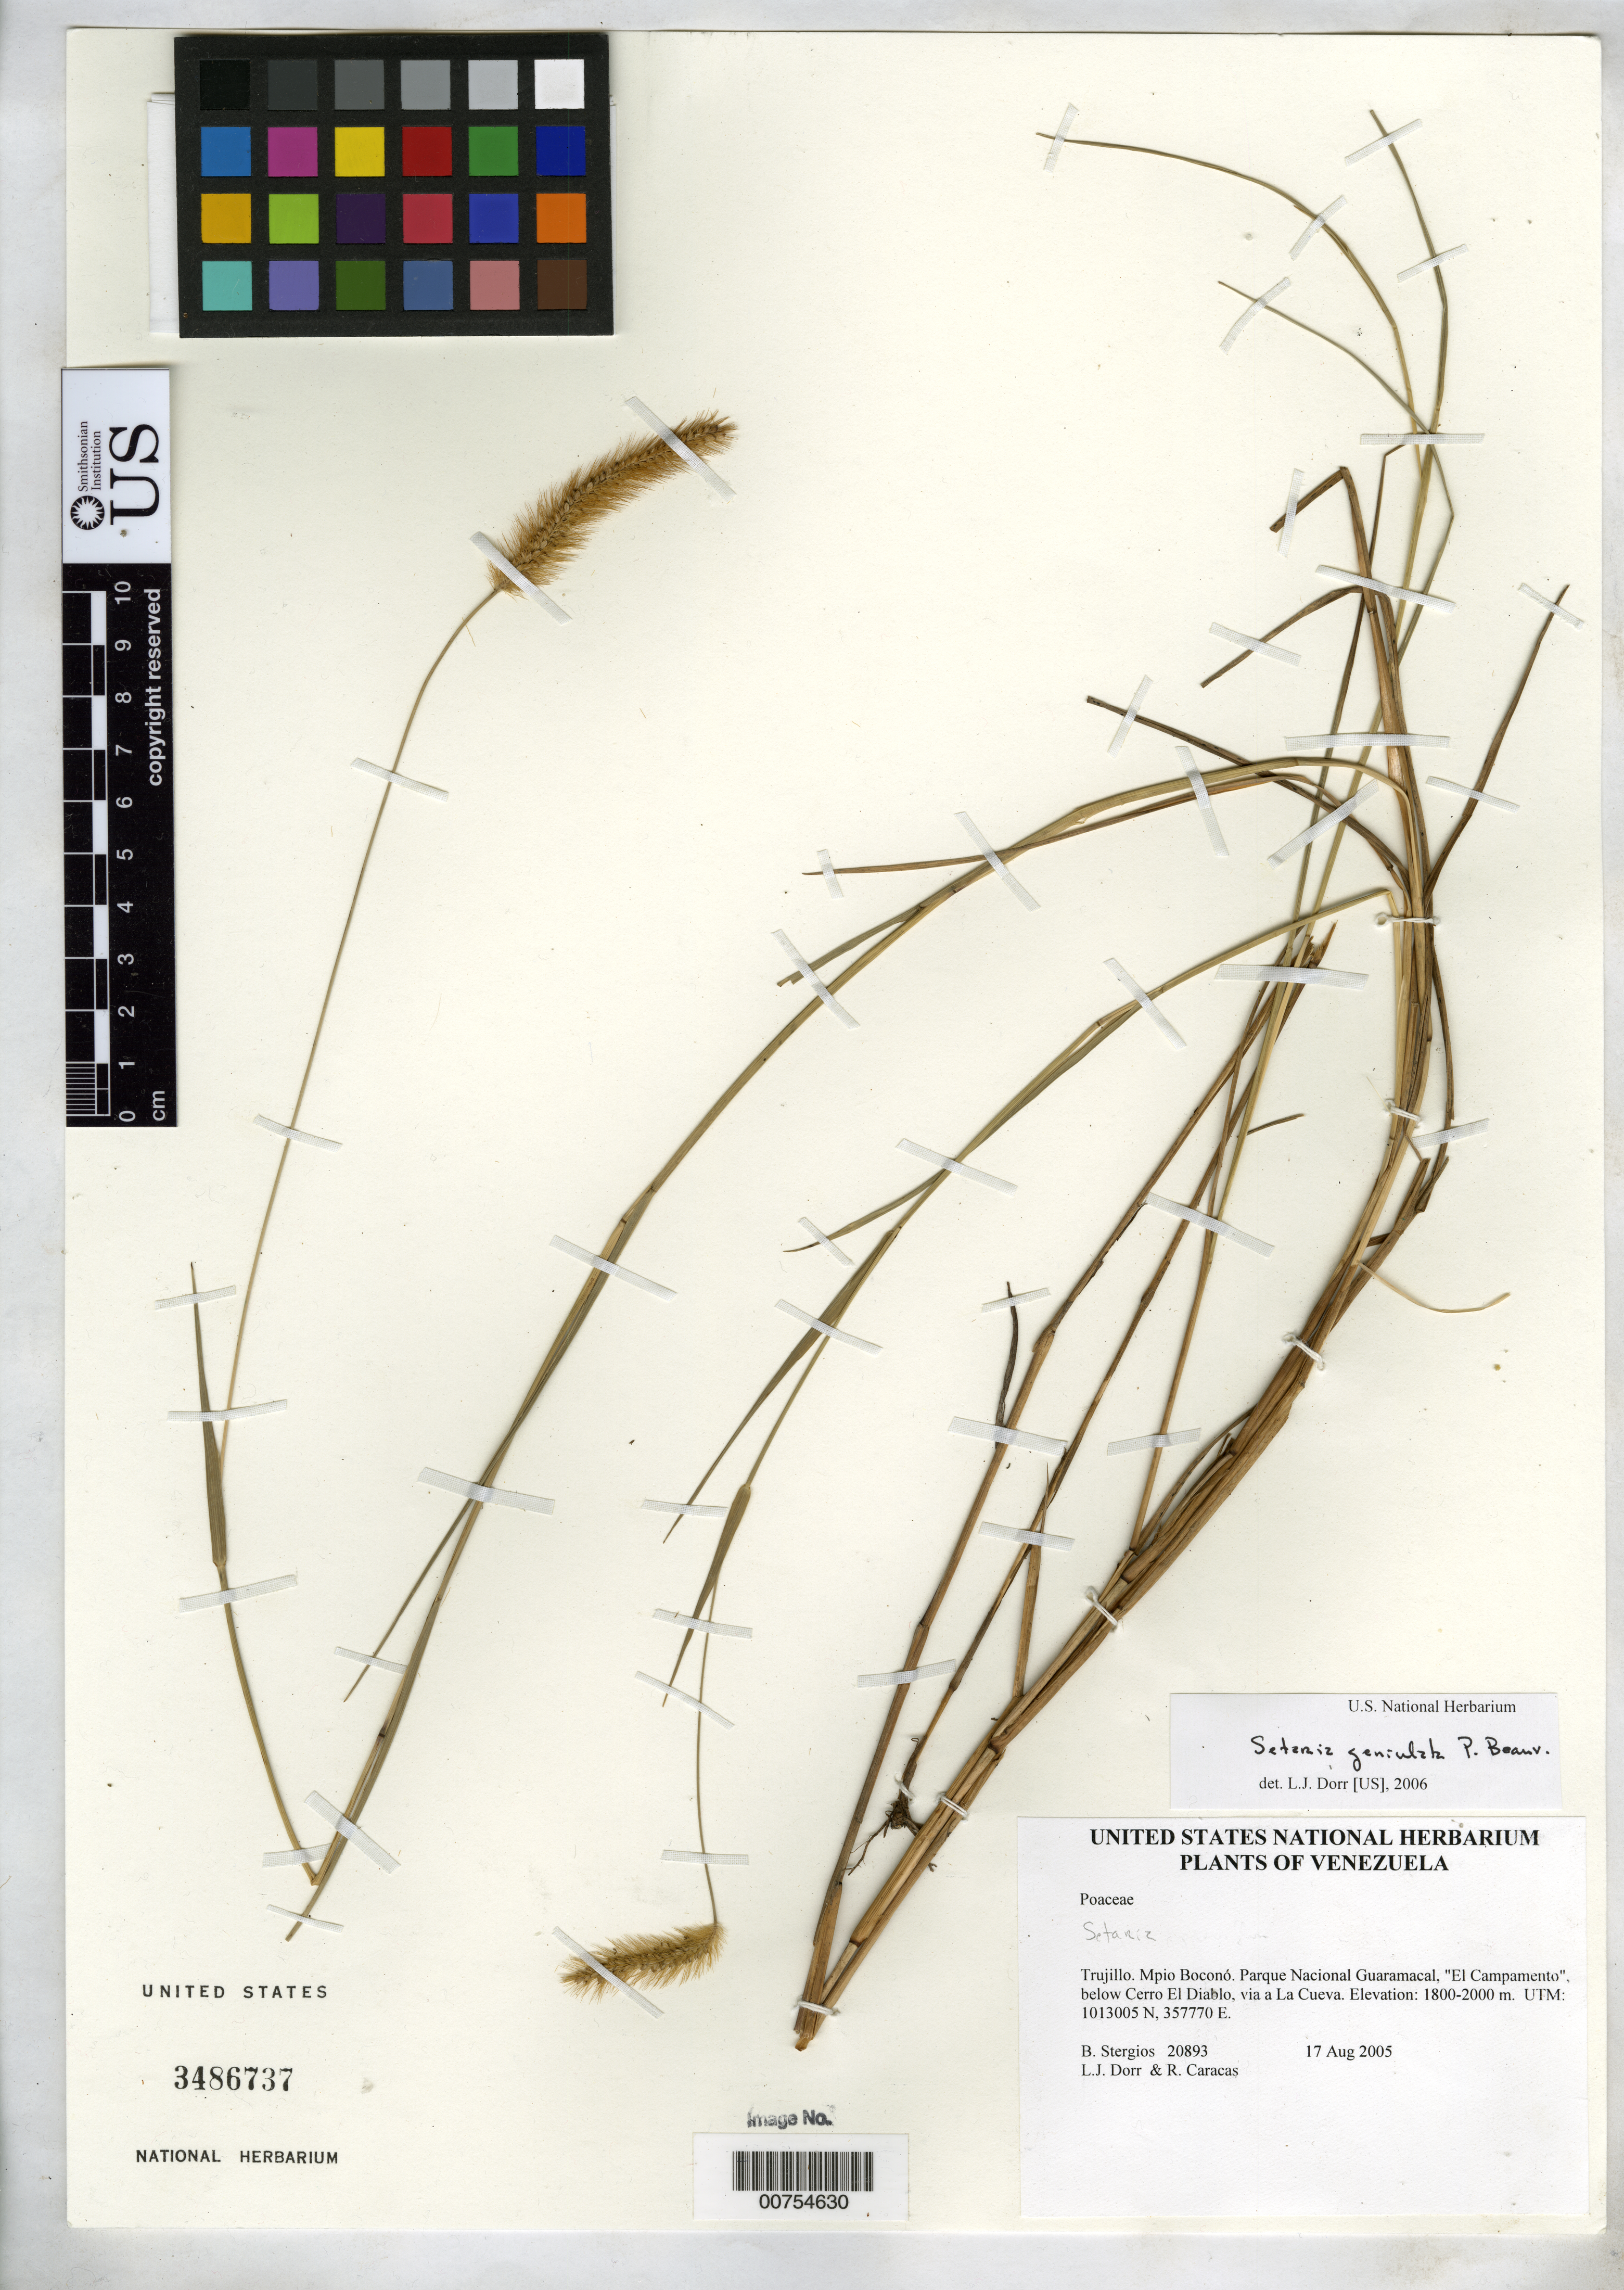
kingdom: Plantae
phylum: Tracheophyta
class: Liliopsida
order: Poales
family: Poaceae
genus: Setaria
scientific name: Setaria parviflora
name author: (Poir.) Kerguélen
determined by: Poaceae Reorganization Project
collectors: B. G. Stergios, L. J. Dorr & R. Caracas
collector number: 20893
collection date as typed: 17 Aug 2005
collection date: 2005-08-17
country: Venezuela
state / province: Trujillo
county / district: Boconó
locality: Parque Nacional Guaramacal, "El Campamento", below Cerro El Diablo, via a La Cueva.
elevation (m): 1800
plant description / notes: PORT, US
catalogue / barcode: US 3486737